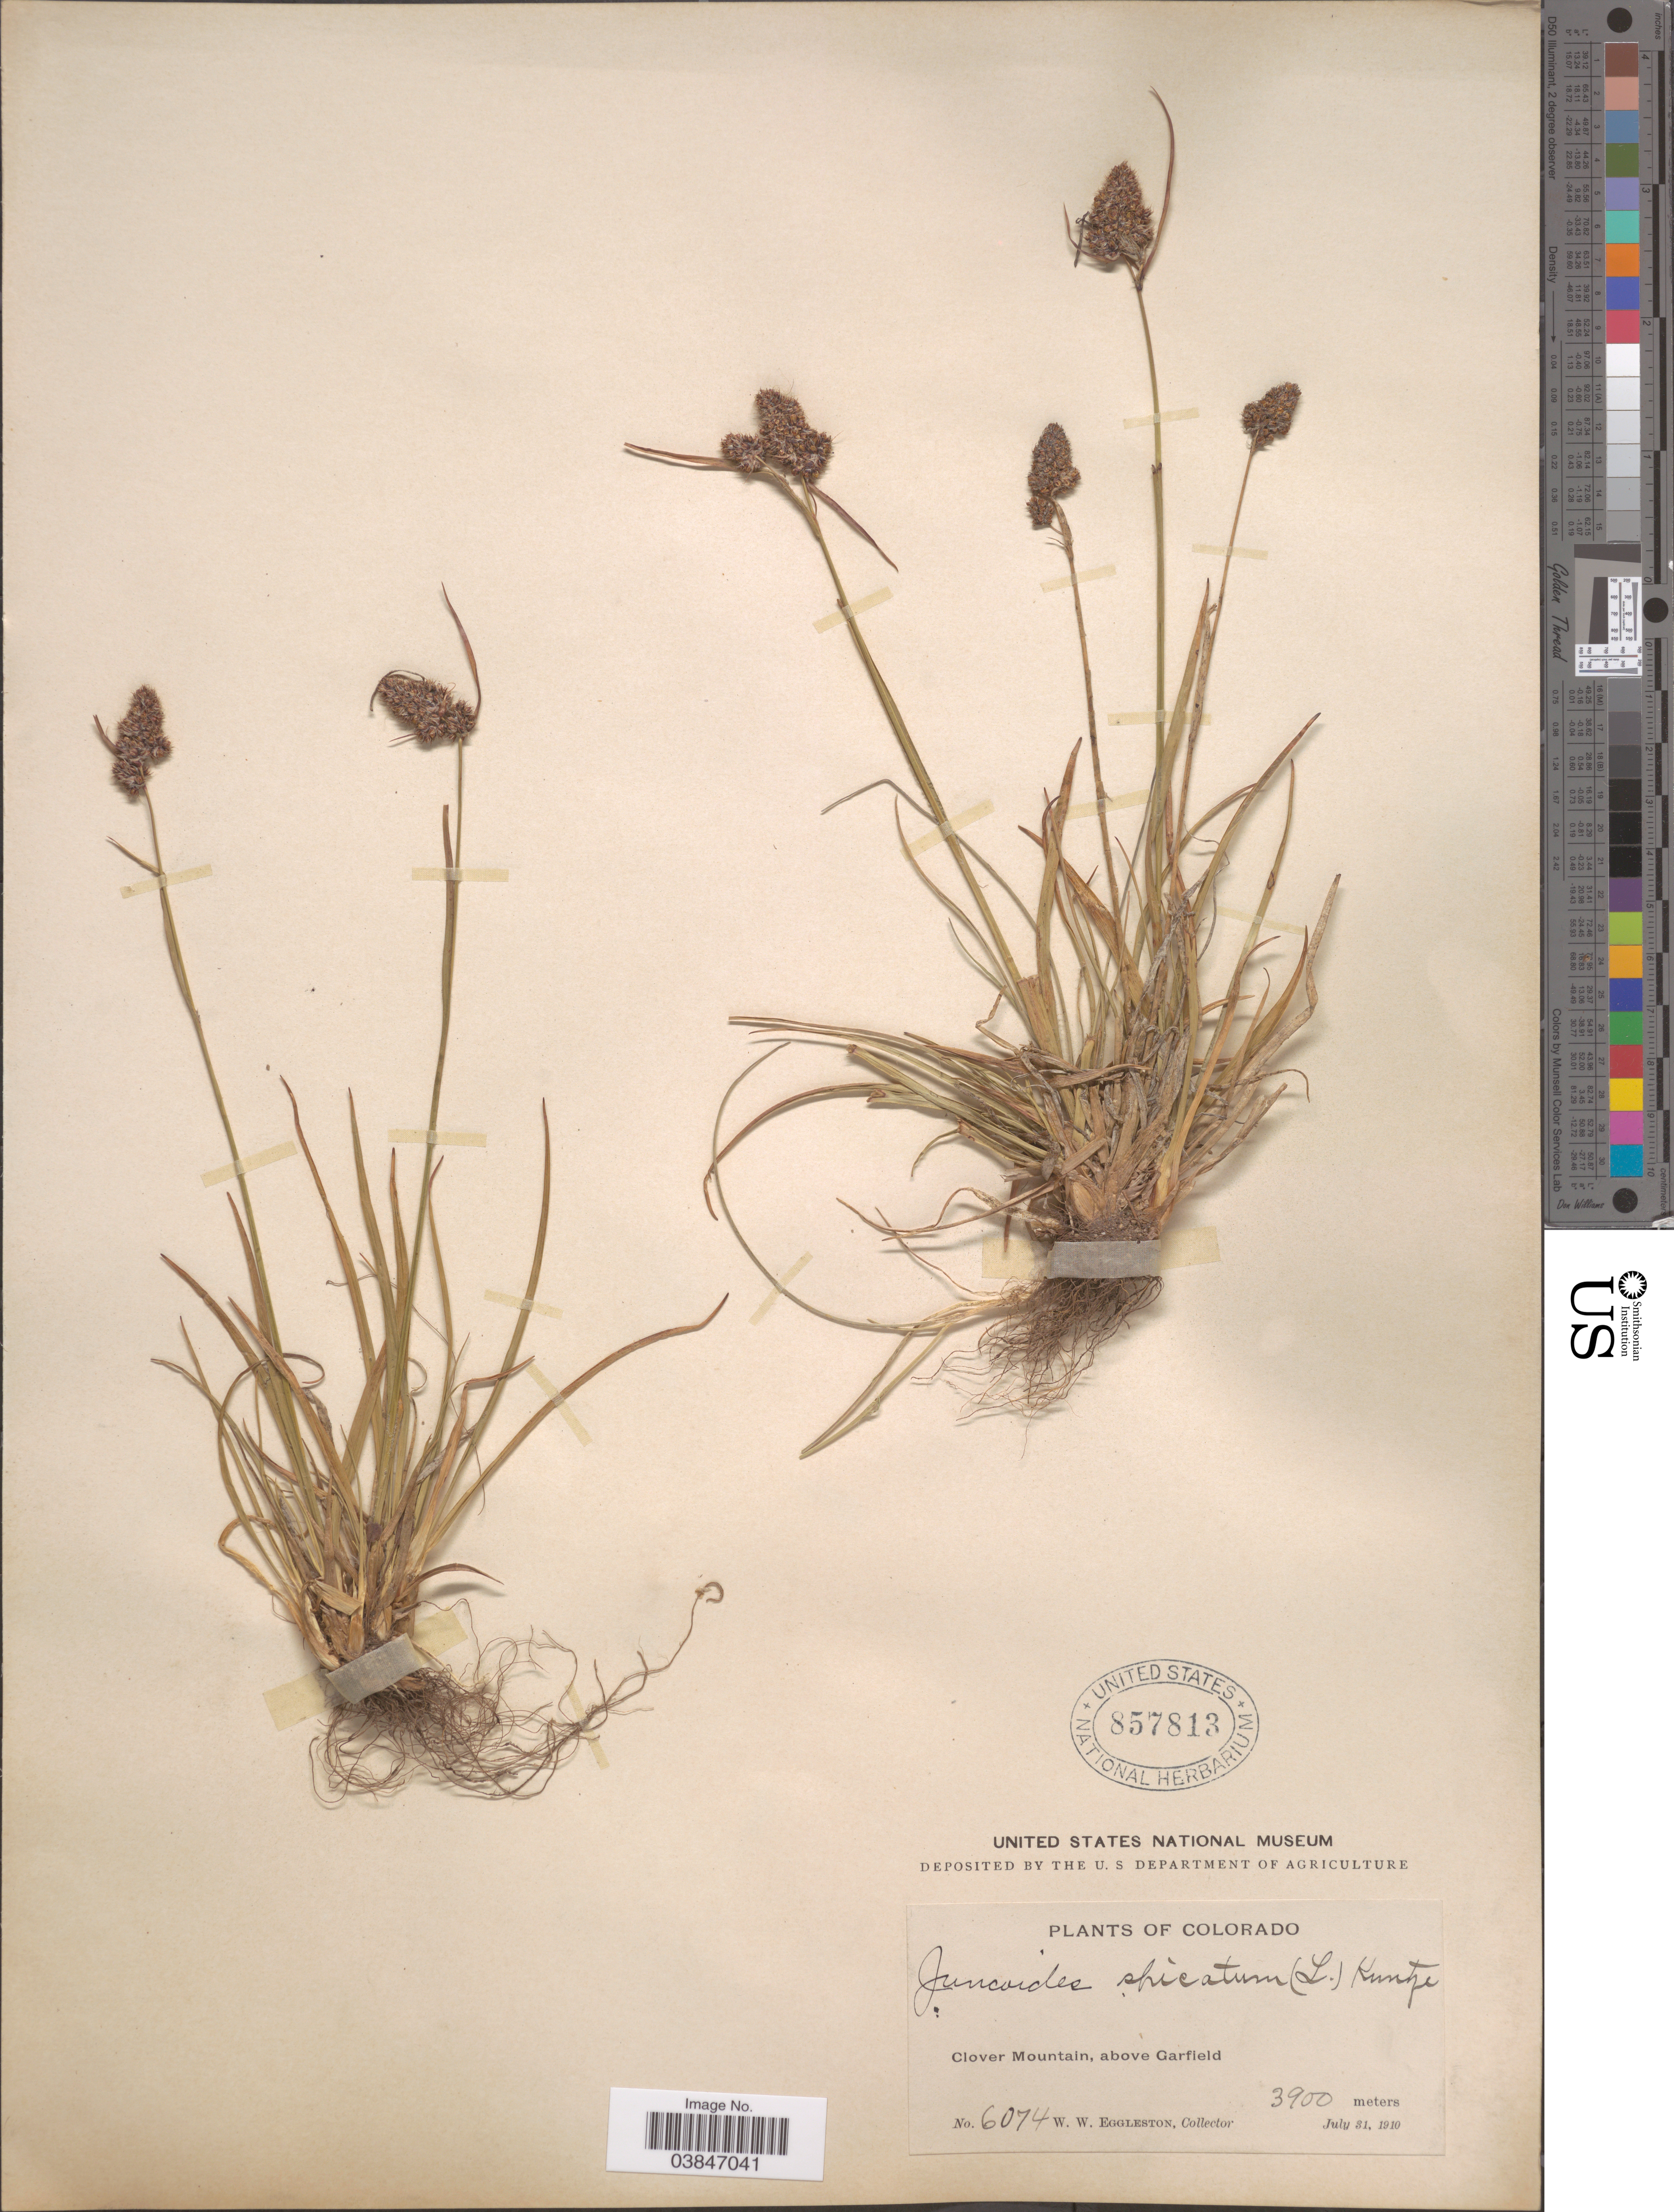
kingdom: Plantae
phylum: Tracheophyta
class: Liliopsida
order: Poales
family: Juncaceae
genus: Luzula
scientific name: Luzula spicata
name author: (L.) DC.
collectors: W. W. Eggleston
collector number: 6074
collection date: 1910-07-31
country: United States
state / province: Colorado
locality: Clover Mountain, above Garfield.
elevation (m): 3900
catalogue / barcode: US 857813